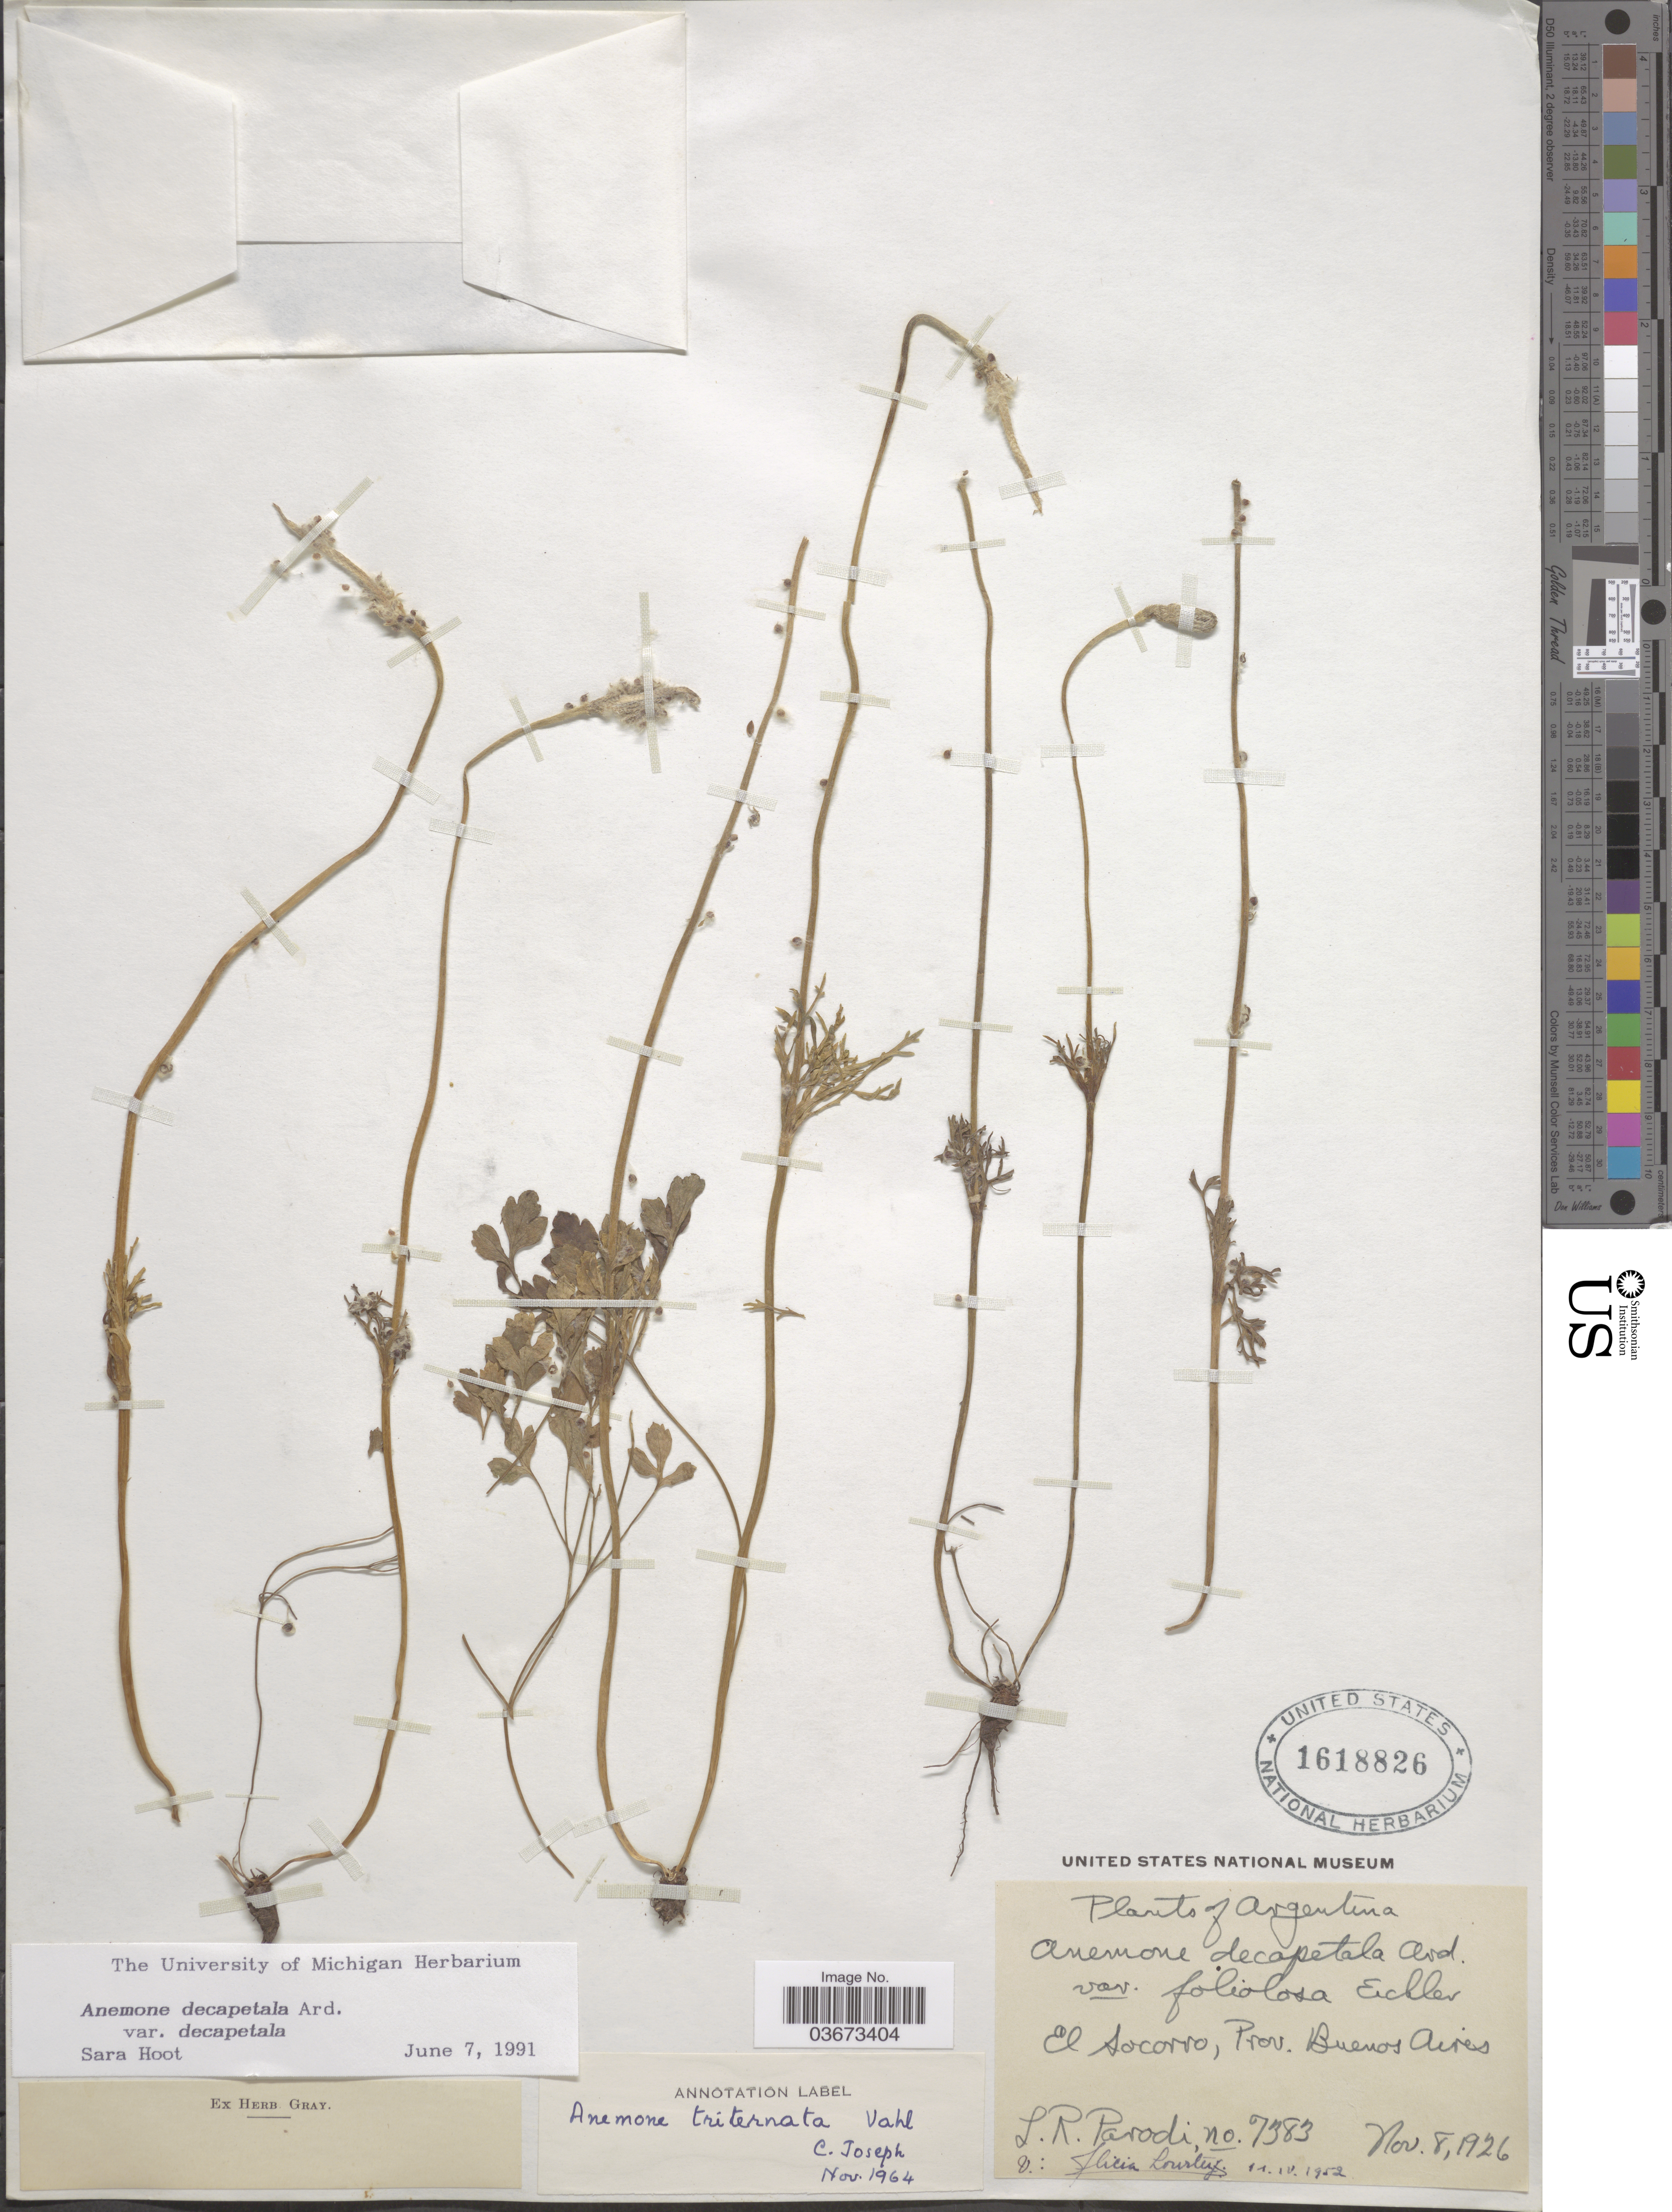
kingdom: Plantae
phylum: Tracheophyta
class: Magnoliopsida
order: Ranunculales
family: Ranunculaceae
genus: Anemone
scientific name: Anemone decapetala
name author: (Kuhlm.) Ard.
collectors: L. R. Parodi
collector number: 7383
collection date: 1926-11-08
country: Argentina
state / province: Buenos Aires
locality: El Socorro.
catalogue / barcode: US 1618826